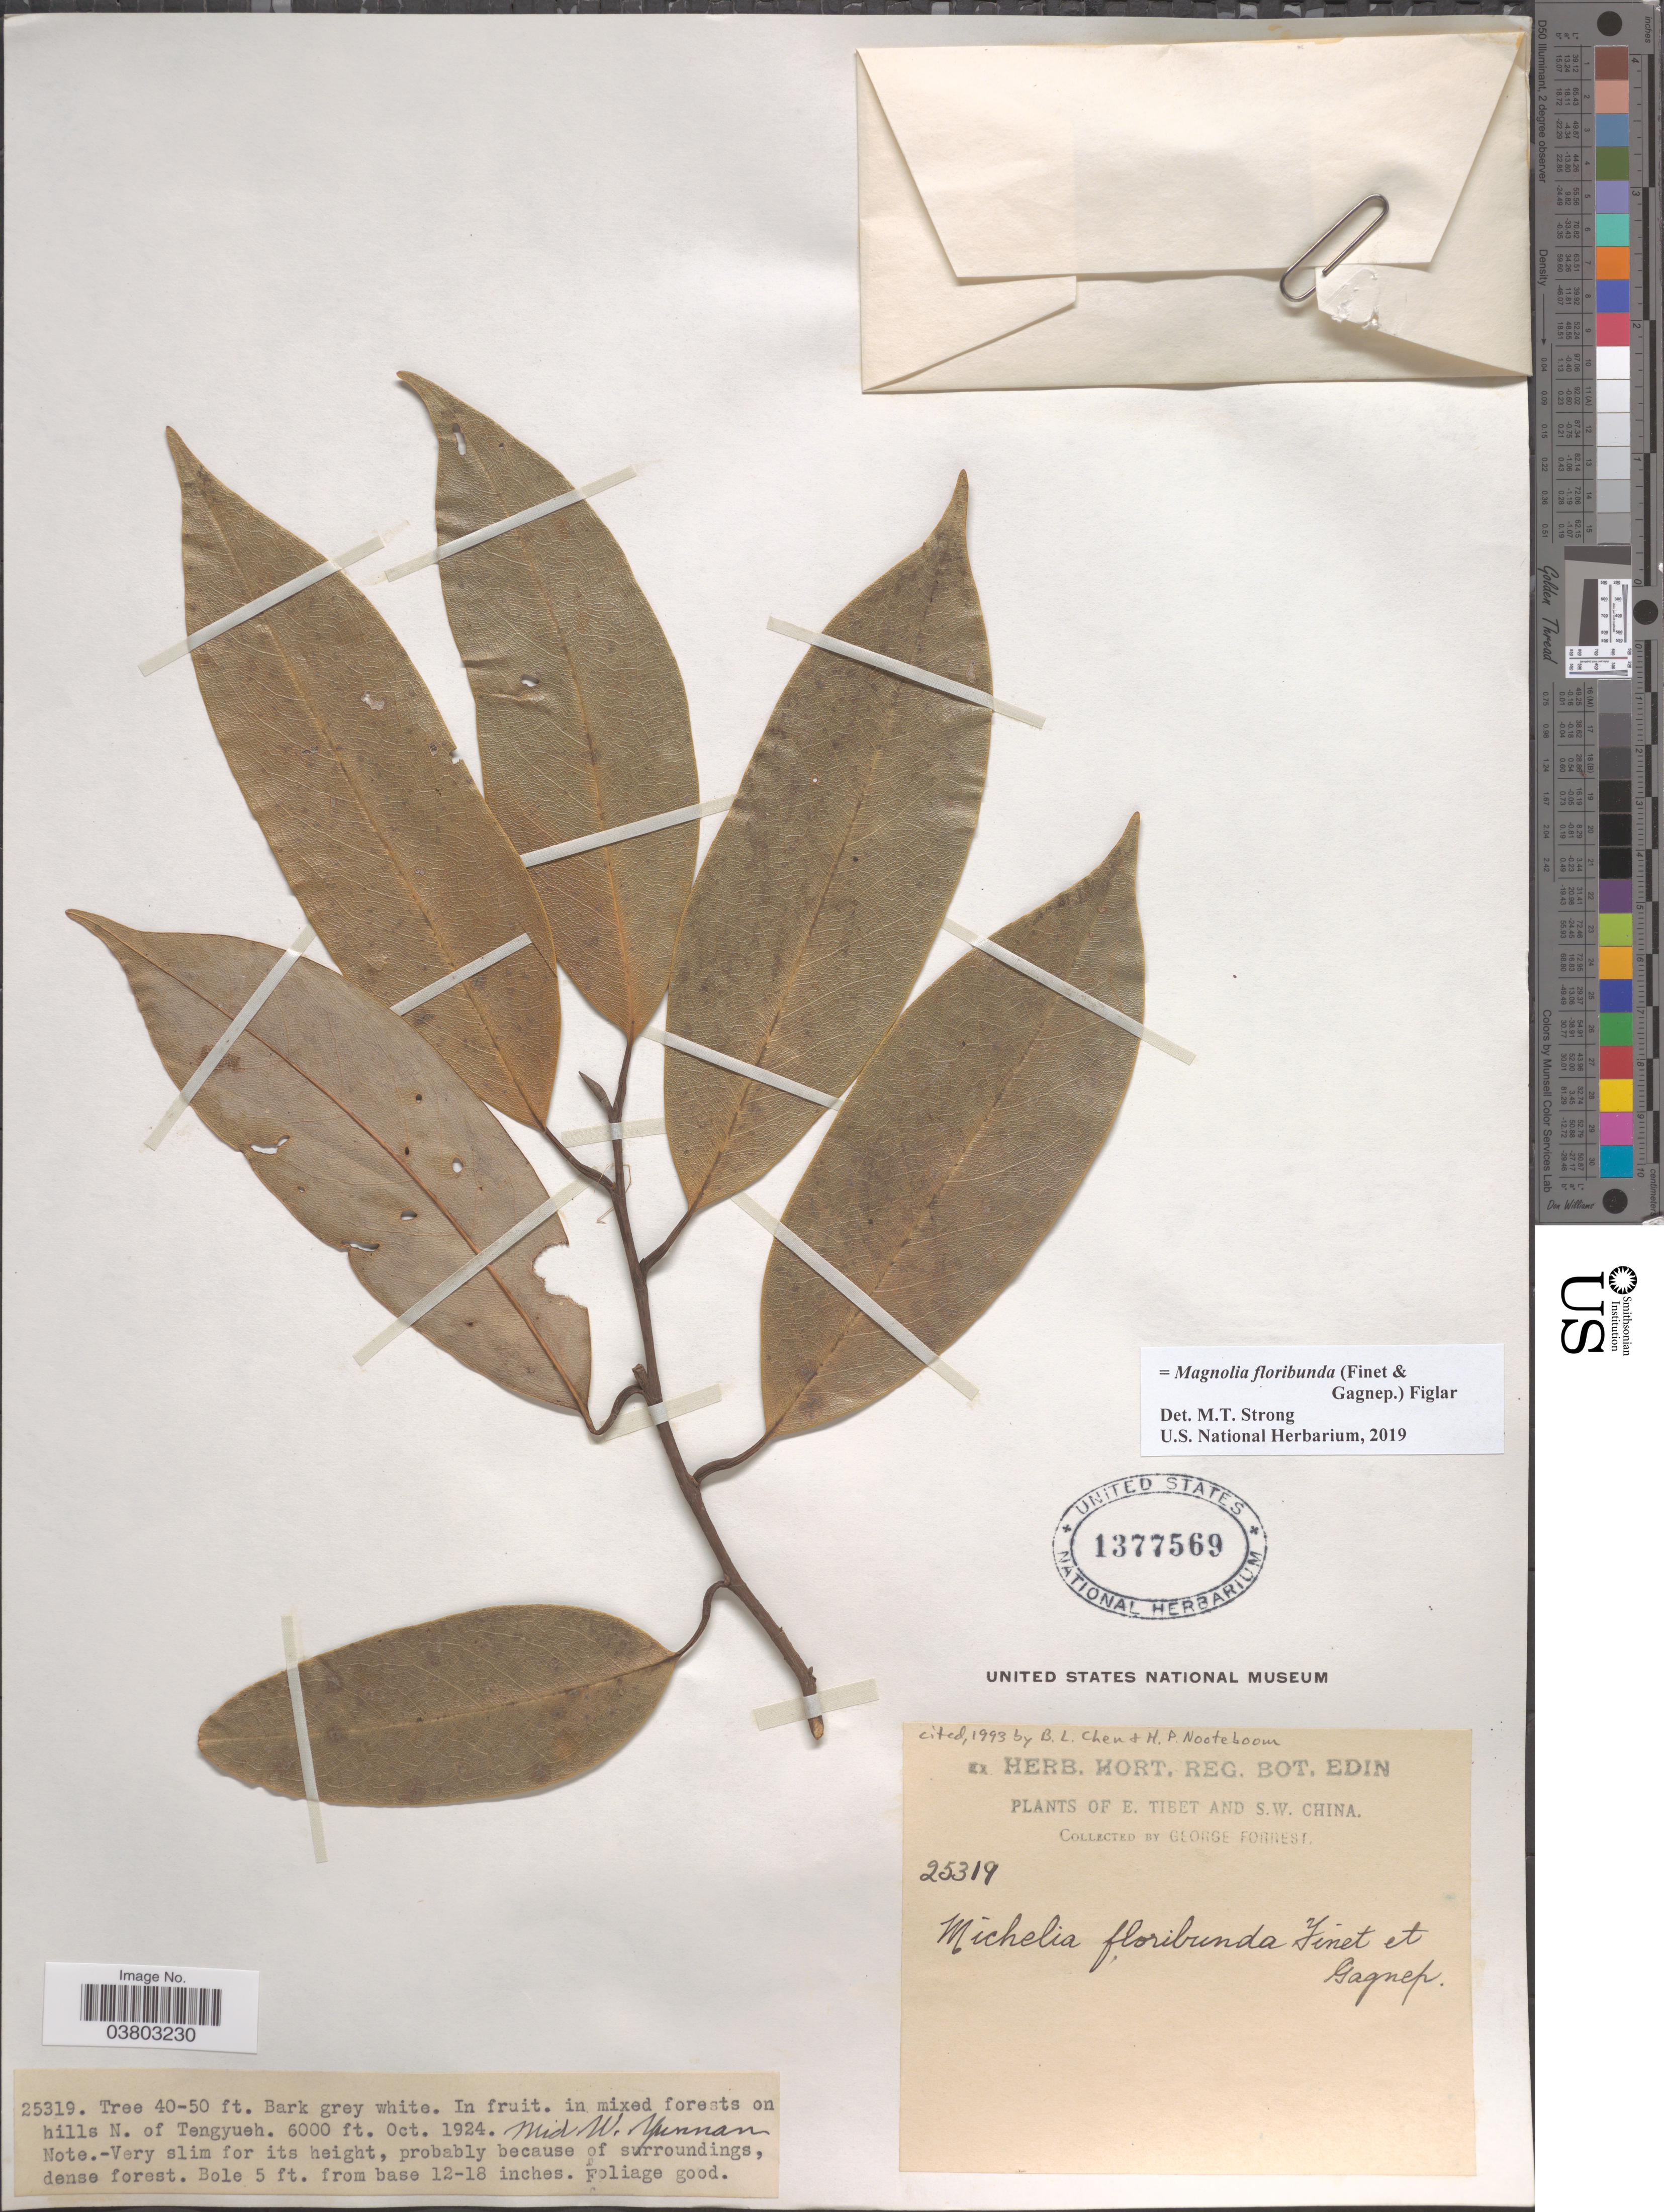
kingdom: Plantae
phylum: Tracheophyta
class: Magnoliopsida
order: Magnoliales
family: Magnoliaceae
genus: Magnolia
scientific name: Magnolia floribunda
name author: (Finet & Gagnep.) Figlar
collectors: G. Forrest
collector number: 25319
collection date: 1924-10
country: China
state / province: Xizang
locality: E. Tibet and S.W. China. In mixed forests on hills N. of Tengyueh. Mid W. Yunnan.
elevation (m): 1829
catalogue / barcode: US 1377569